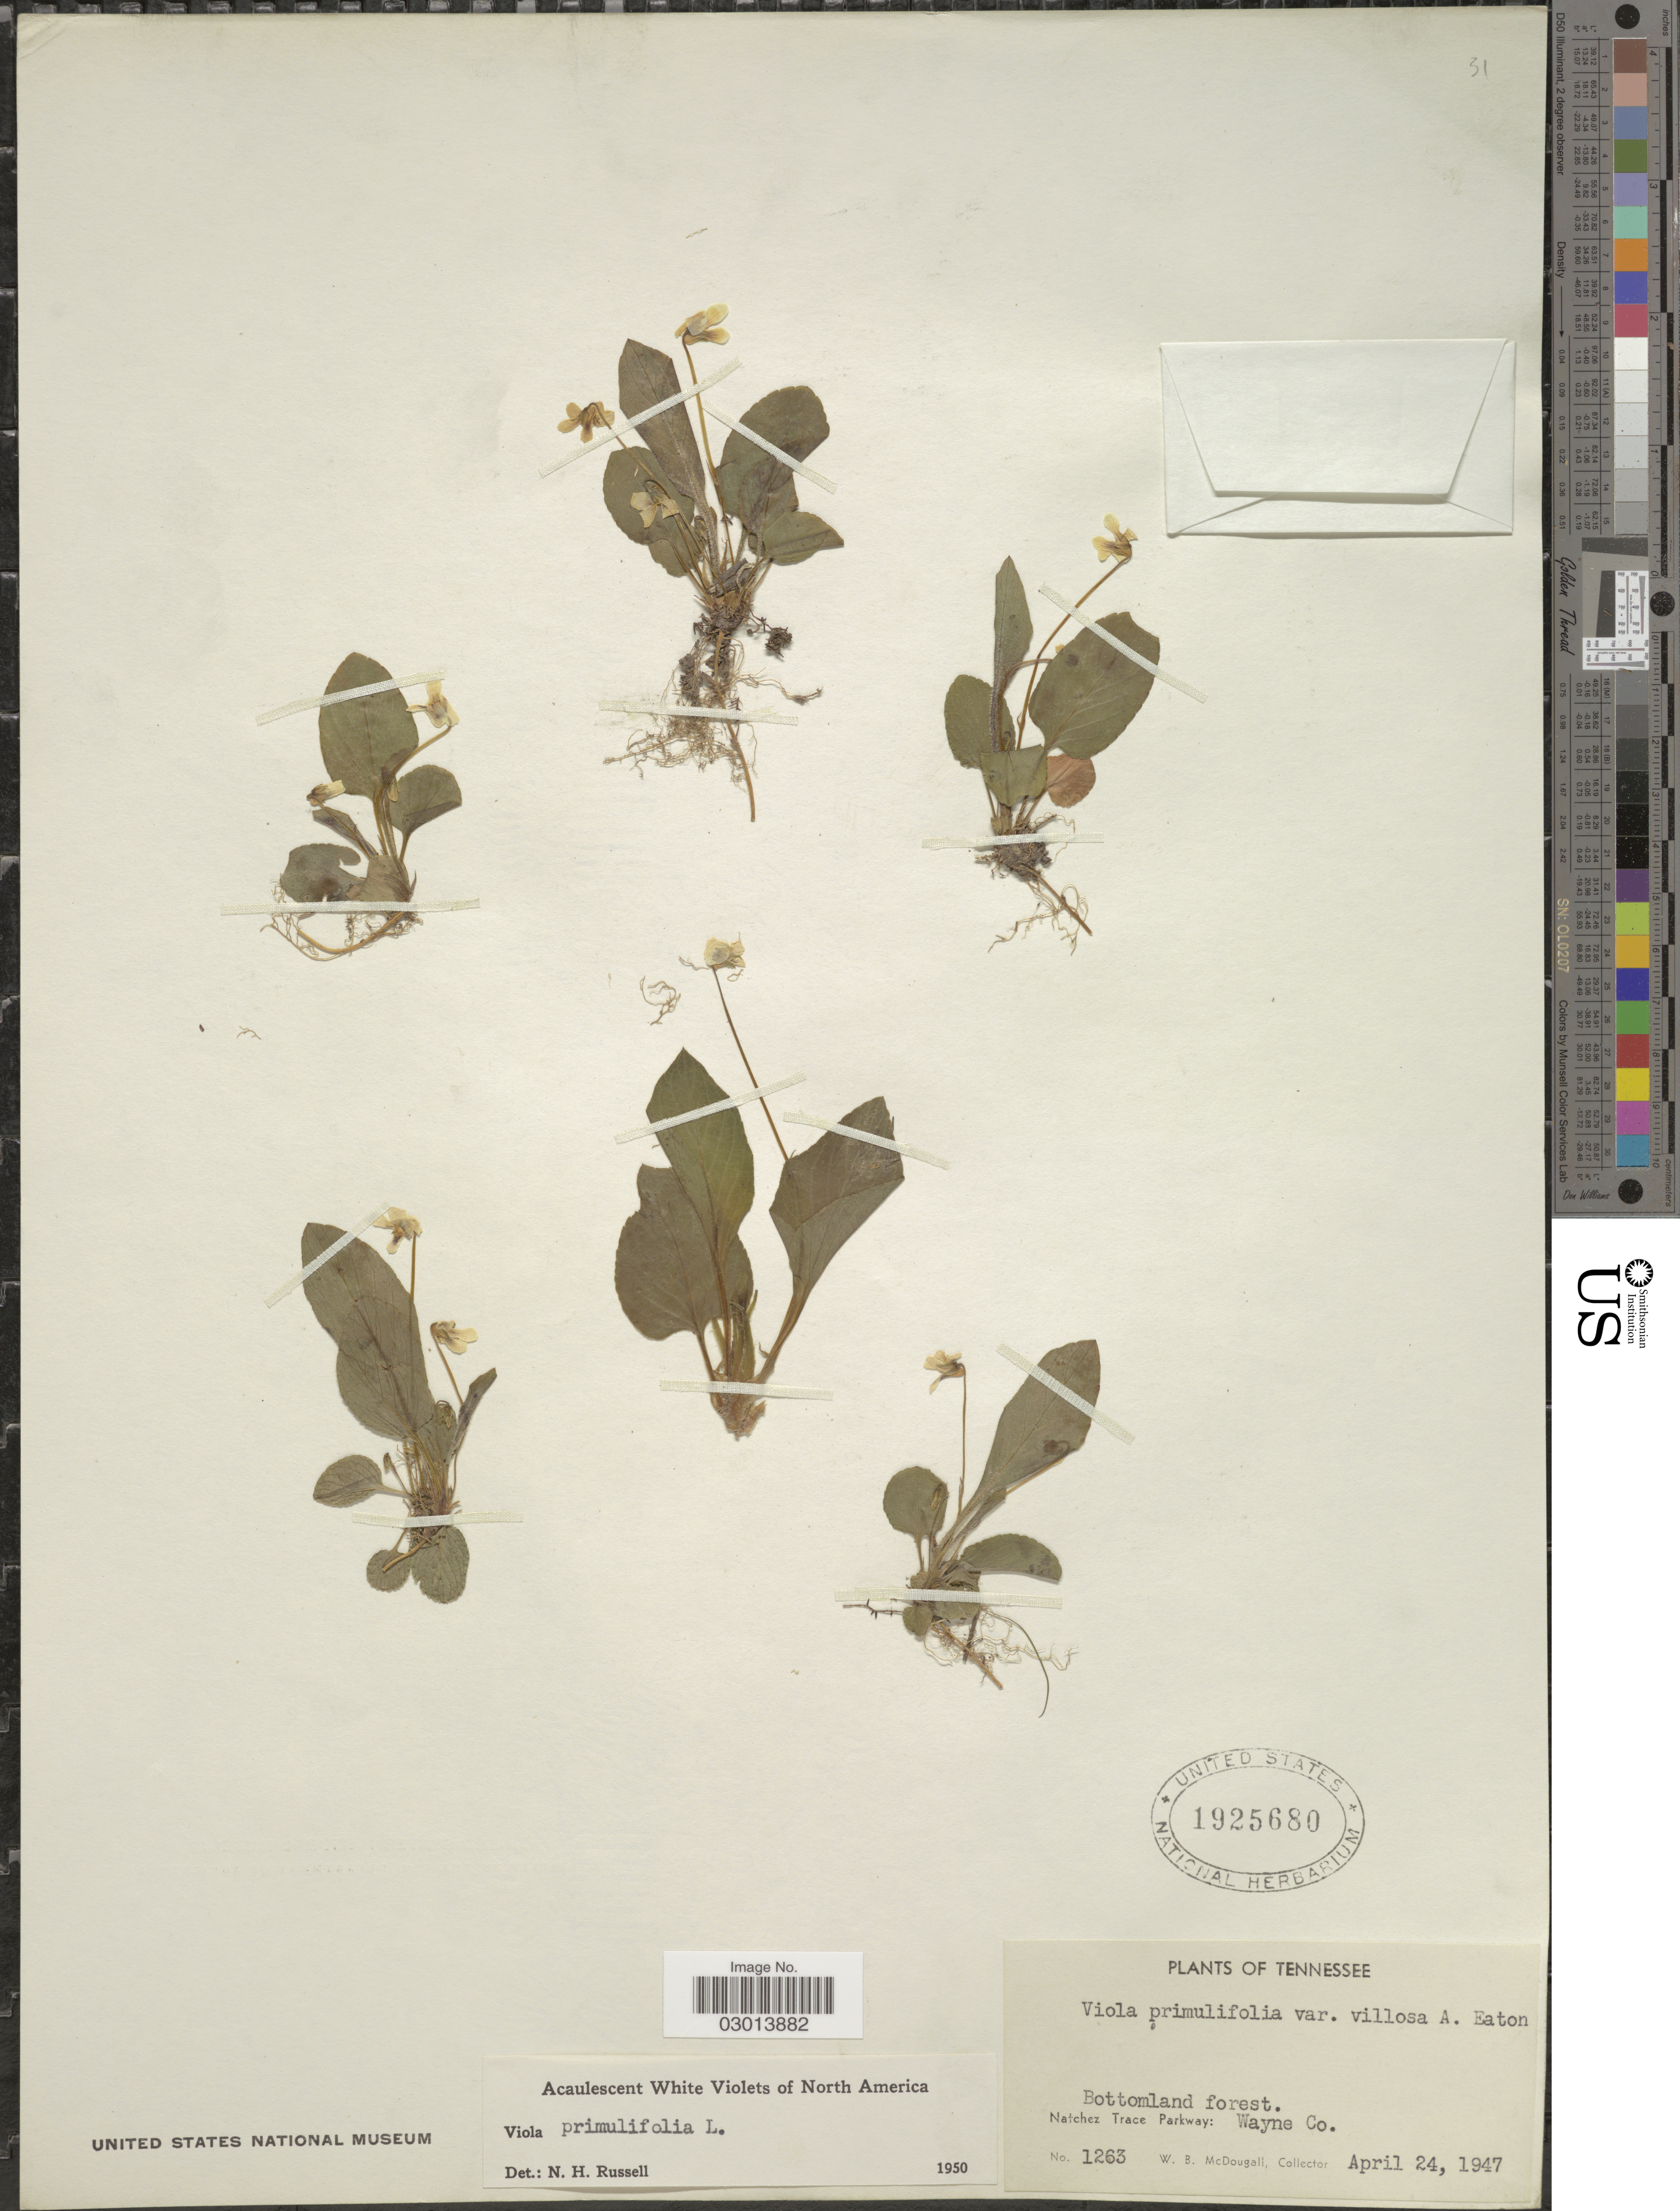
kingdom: Plantae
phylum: Tracheophyta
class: Magnoliopsida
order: Malpighiales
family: Violaceae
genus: Viola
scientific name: Viola primulifolia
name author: L.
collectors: W. B. McDougall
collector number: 1263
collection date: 1947-04-24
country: United States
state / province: Tennessee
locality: Bottomland forest. Natchez Trace Parkway: Wayne Co.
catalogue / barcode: US 1925680